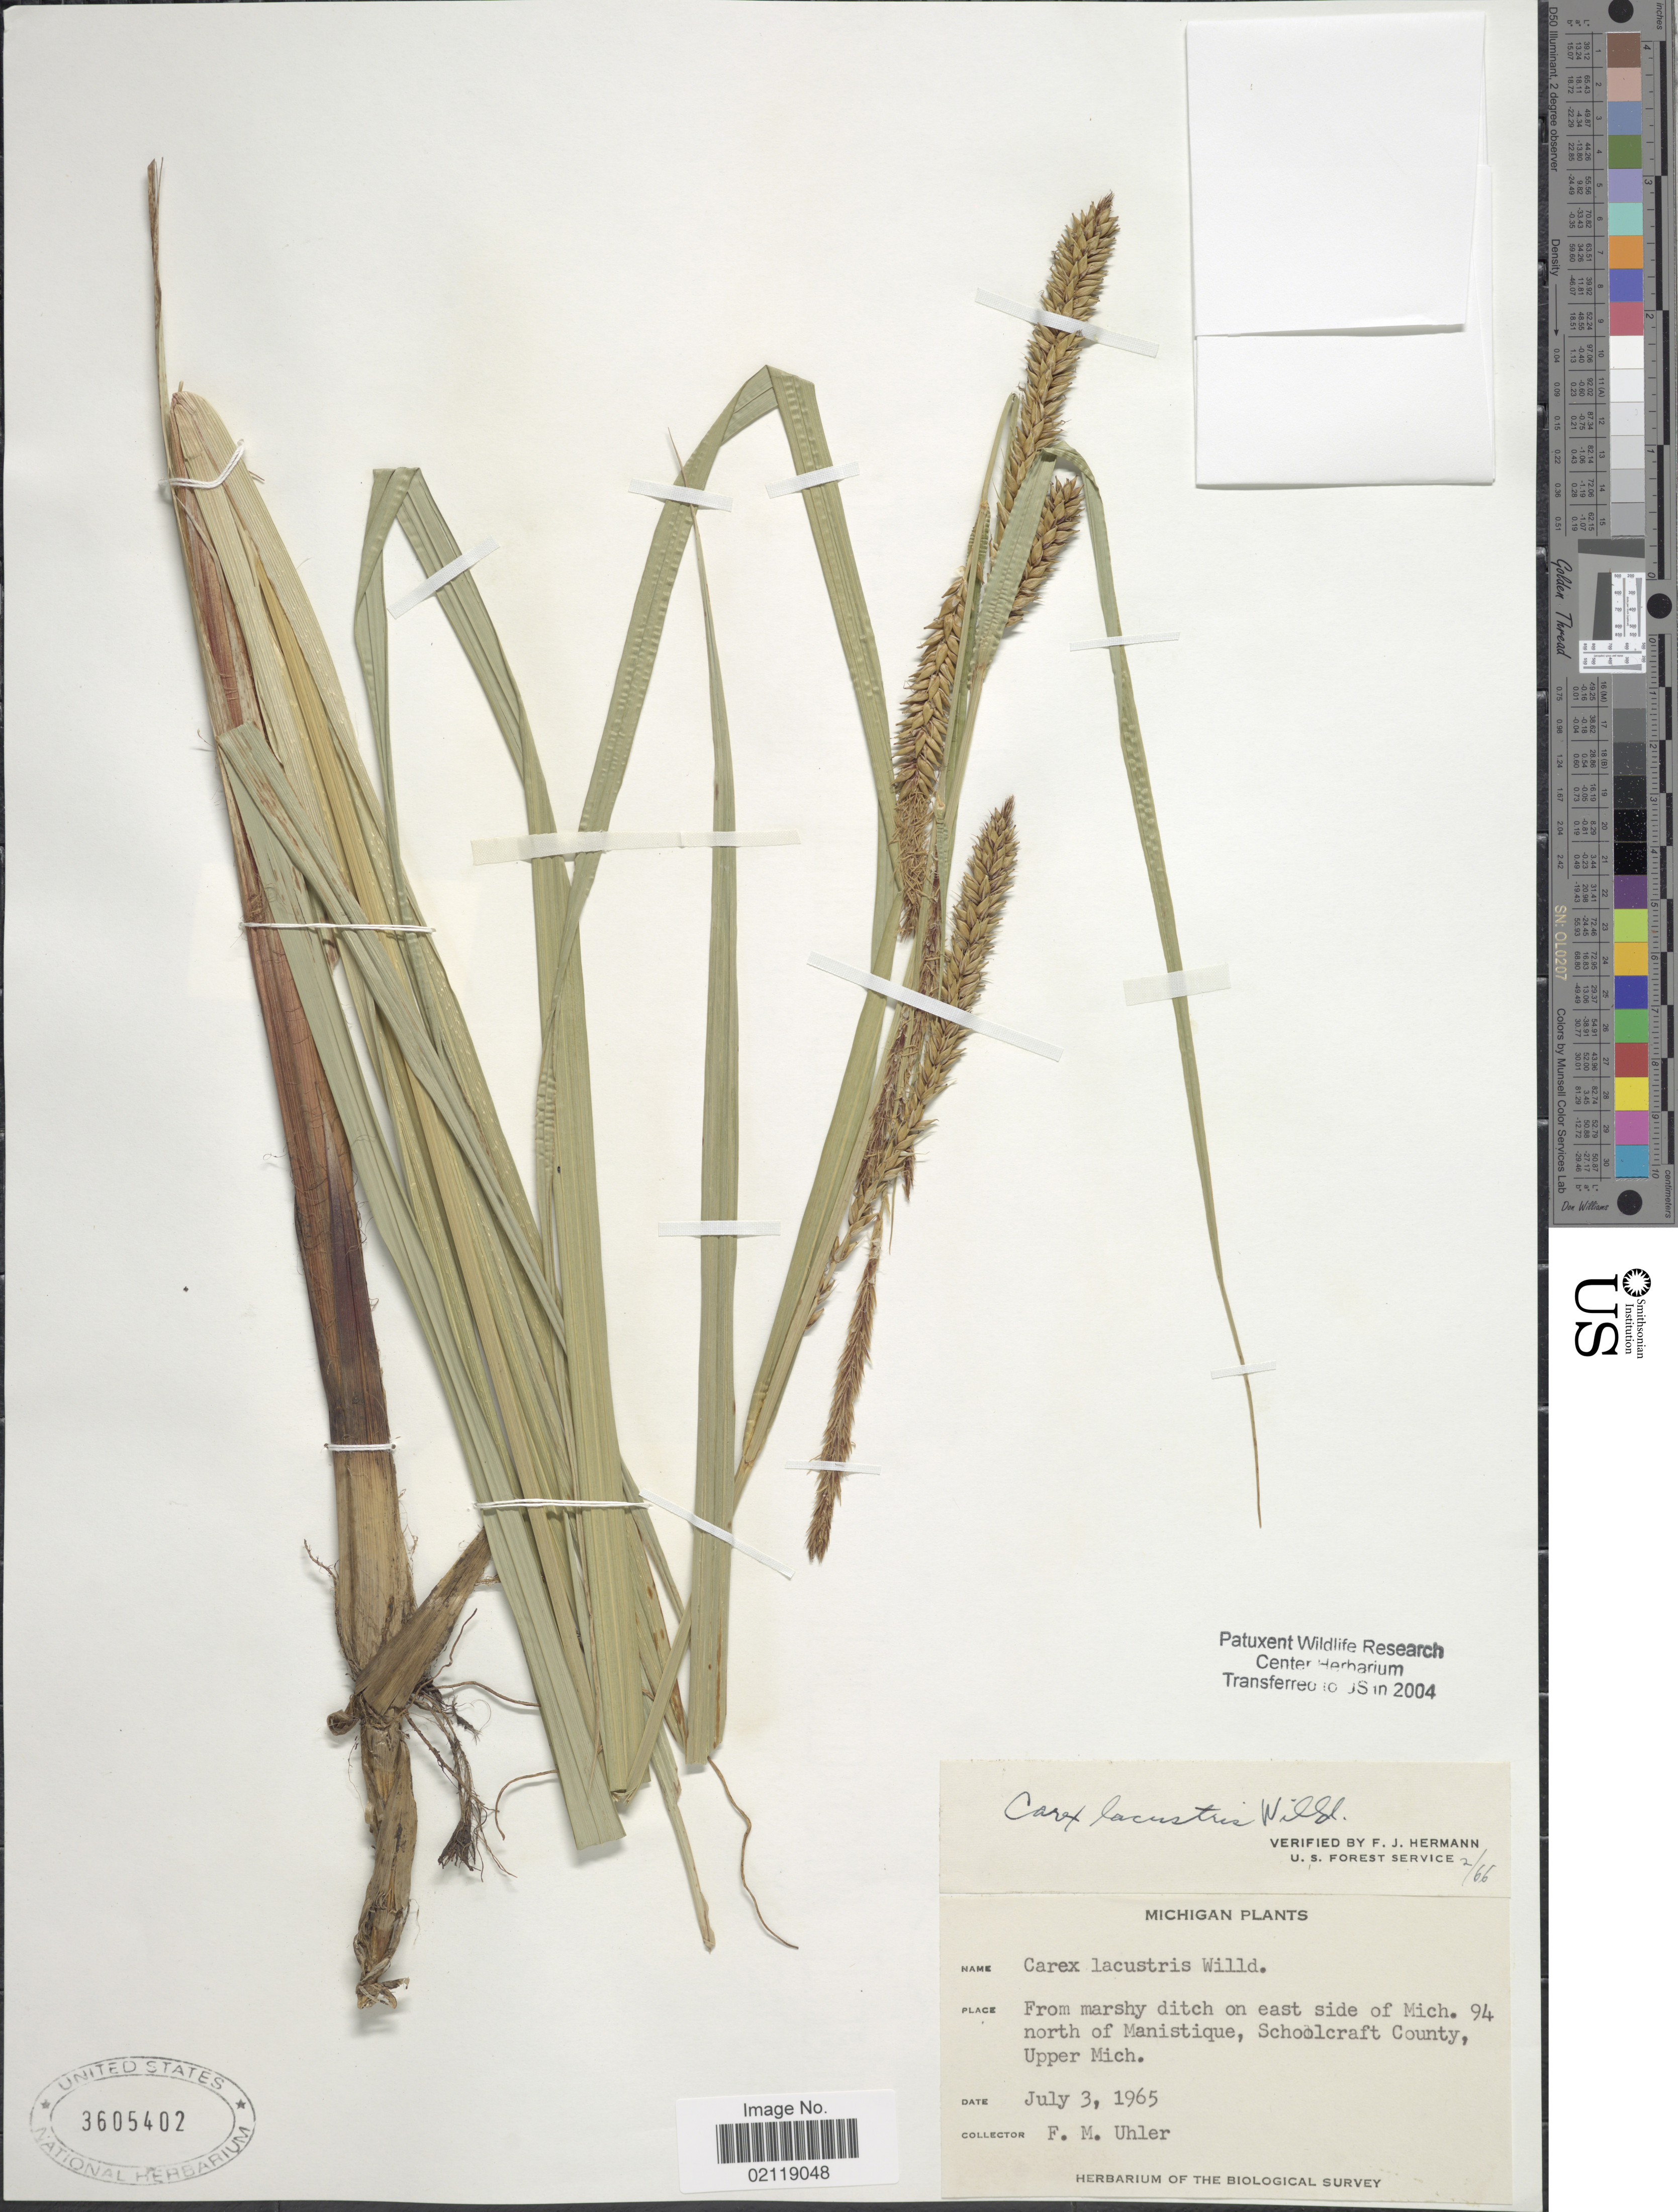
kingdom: Plantae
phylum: Tracheophyta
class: Liliopsida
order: Poales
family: Cyperaceae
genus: Carex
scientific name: Carex lacustris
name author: Willd.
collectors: F. M. Uhler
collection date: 1965-07-03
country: United States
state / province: Michigan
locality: From marshy ditch on east side of Mich. 94 north of Manistique, Schoolcraft County, Upper Mich.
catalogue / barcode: US 3605402